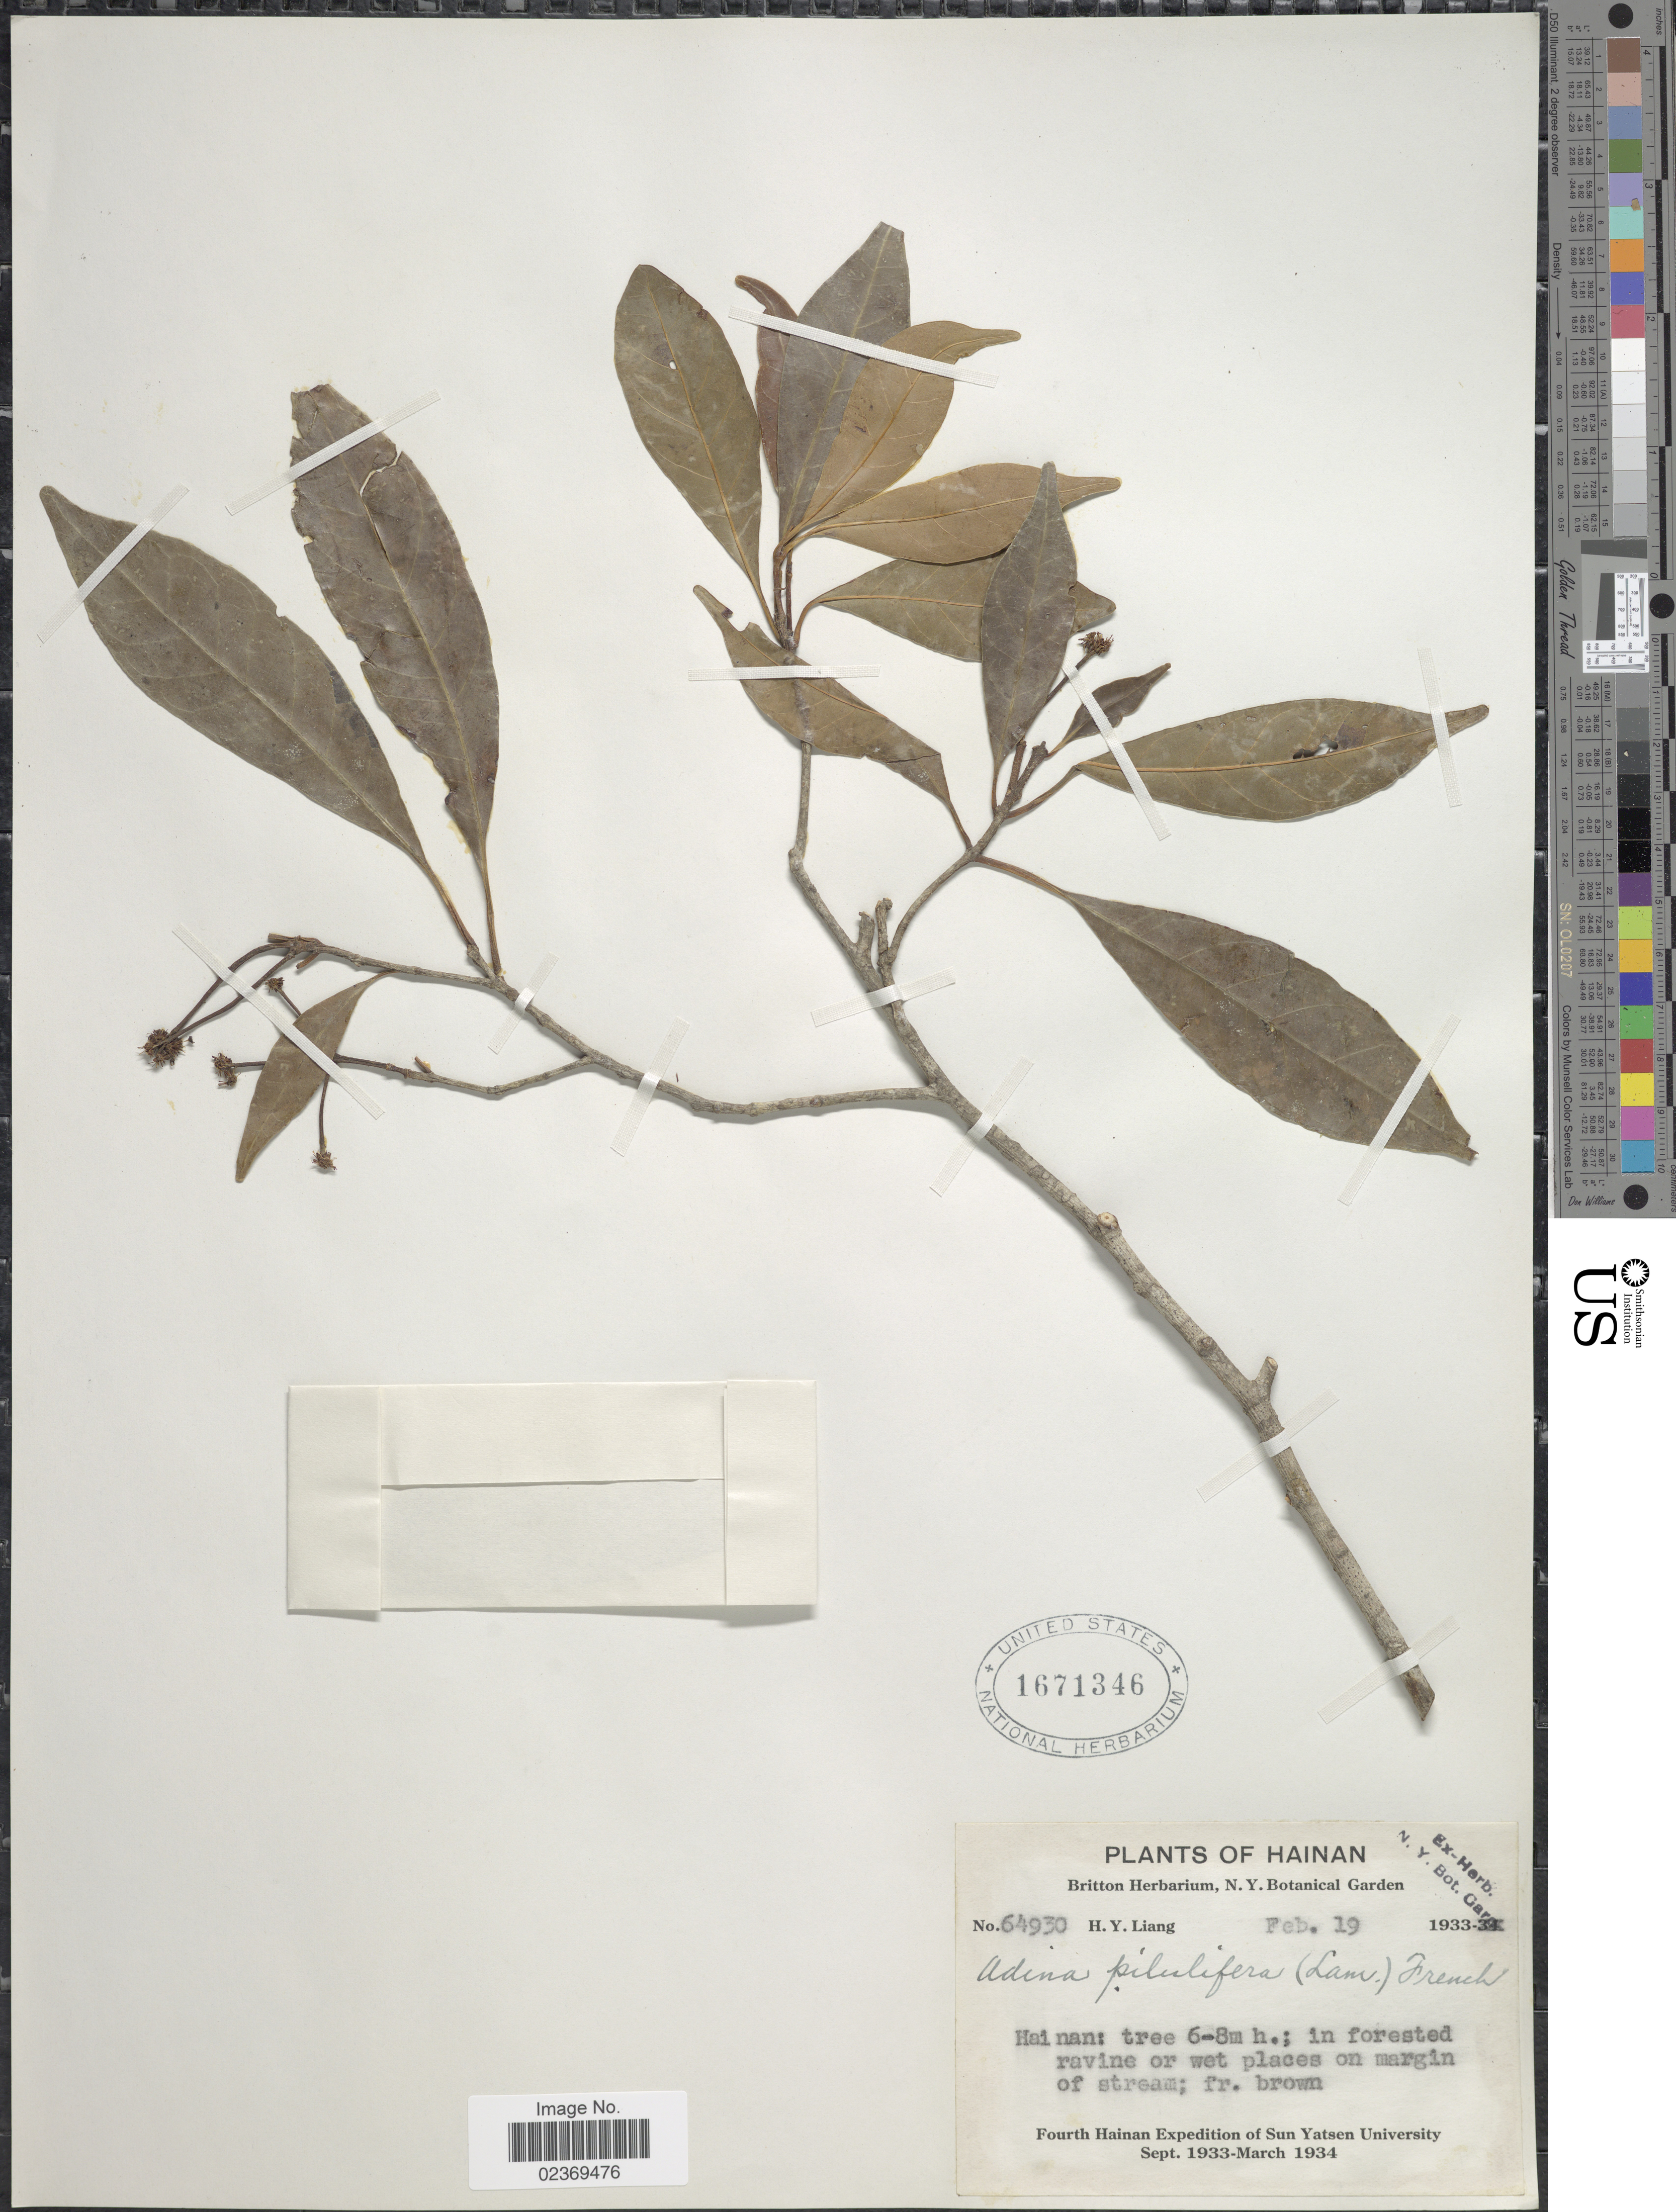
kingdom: Plantae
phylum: Tracheophyta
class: Magnoliopsida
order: Gentianales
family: Rubiaceae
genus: Adina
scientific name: Adina pilulifera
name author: (Lam.) Franch. & Drake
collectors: H. Y. Liang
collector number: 64930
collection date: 1933-02-19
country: China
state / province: Hainan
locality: In forested ravine or wet places on margin of stream.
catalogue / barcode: US 1671346